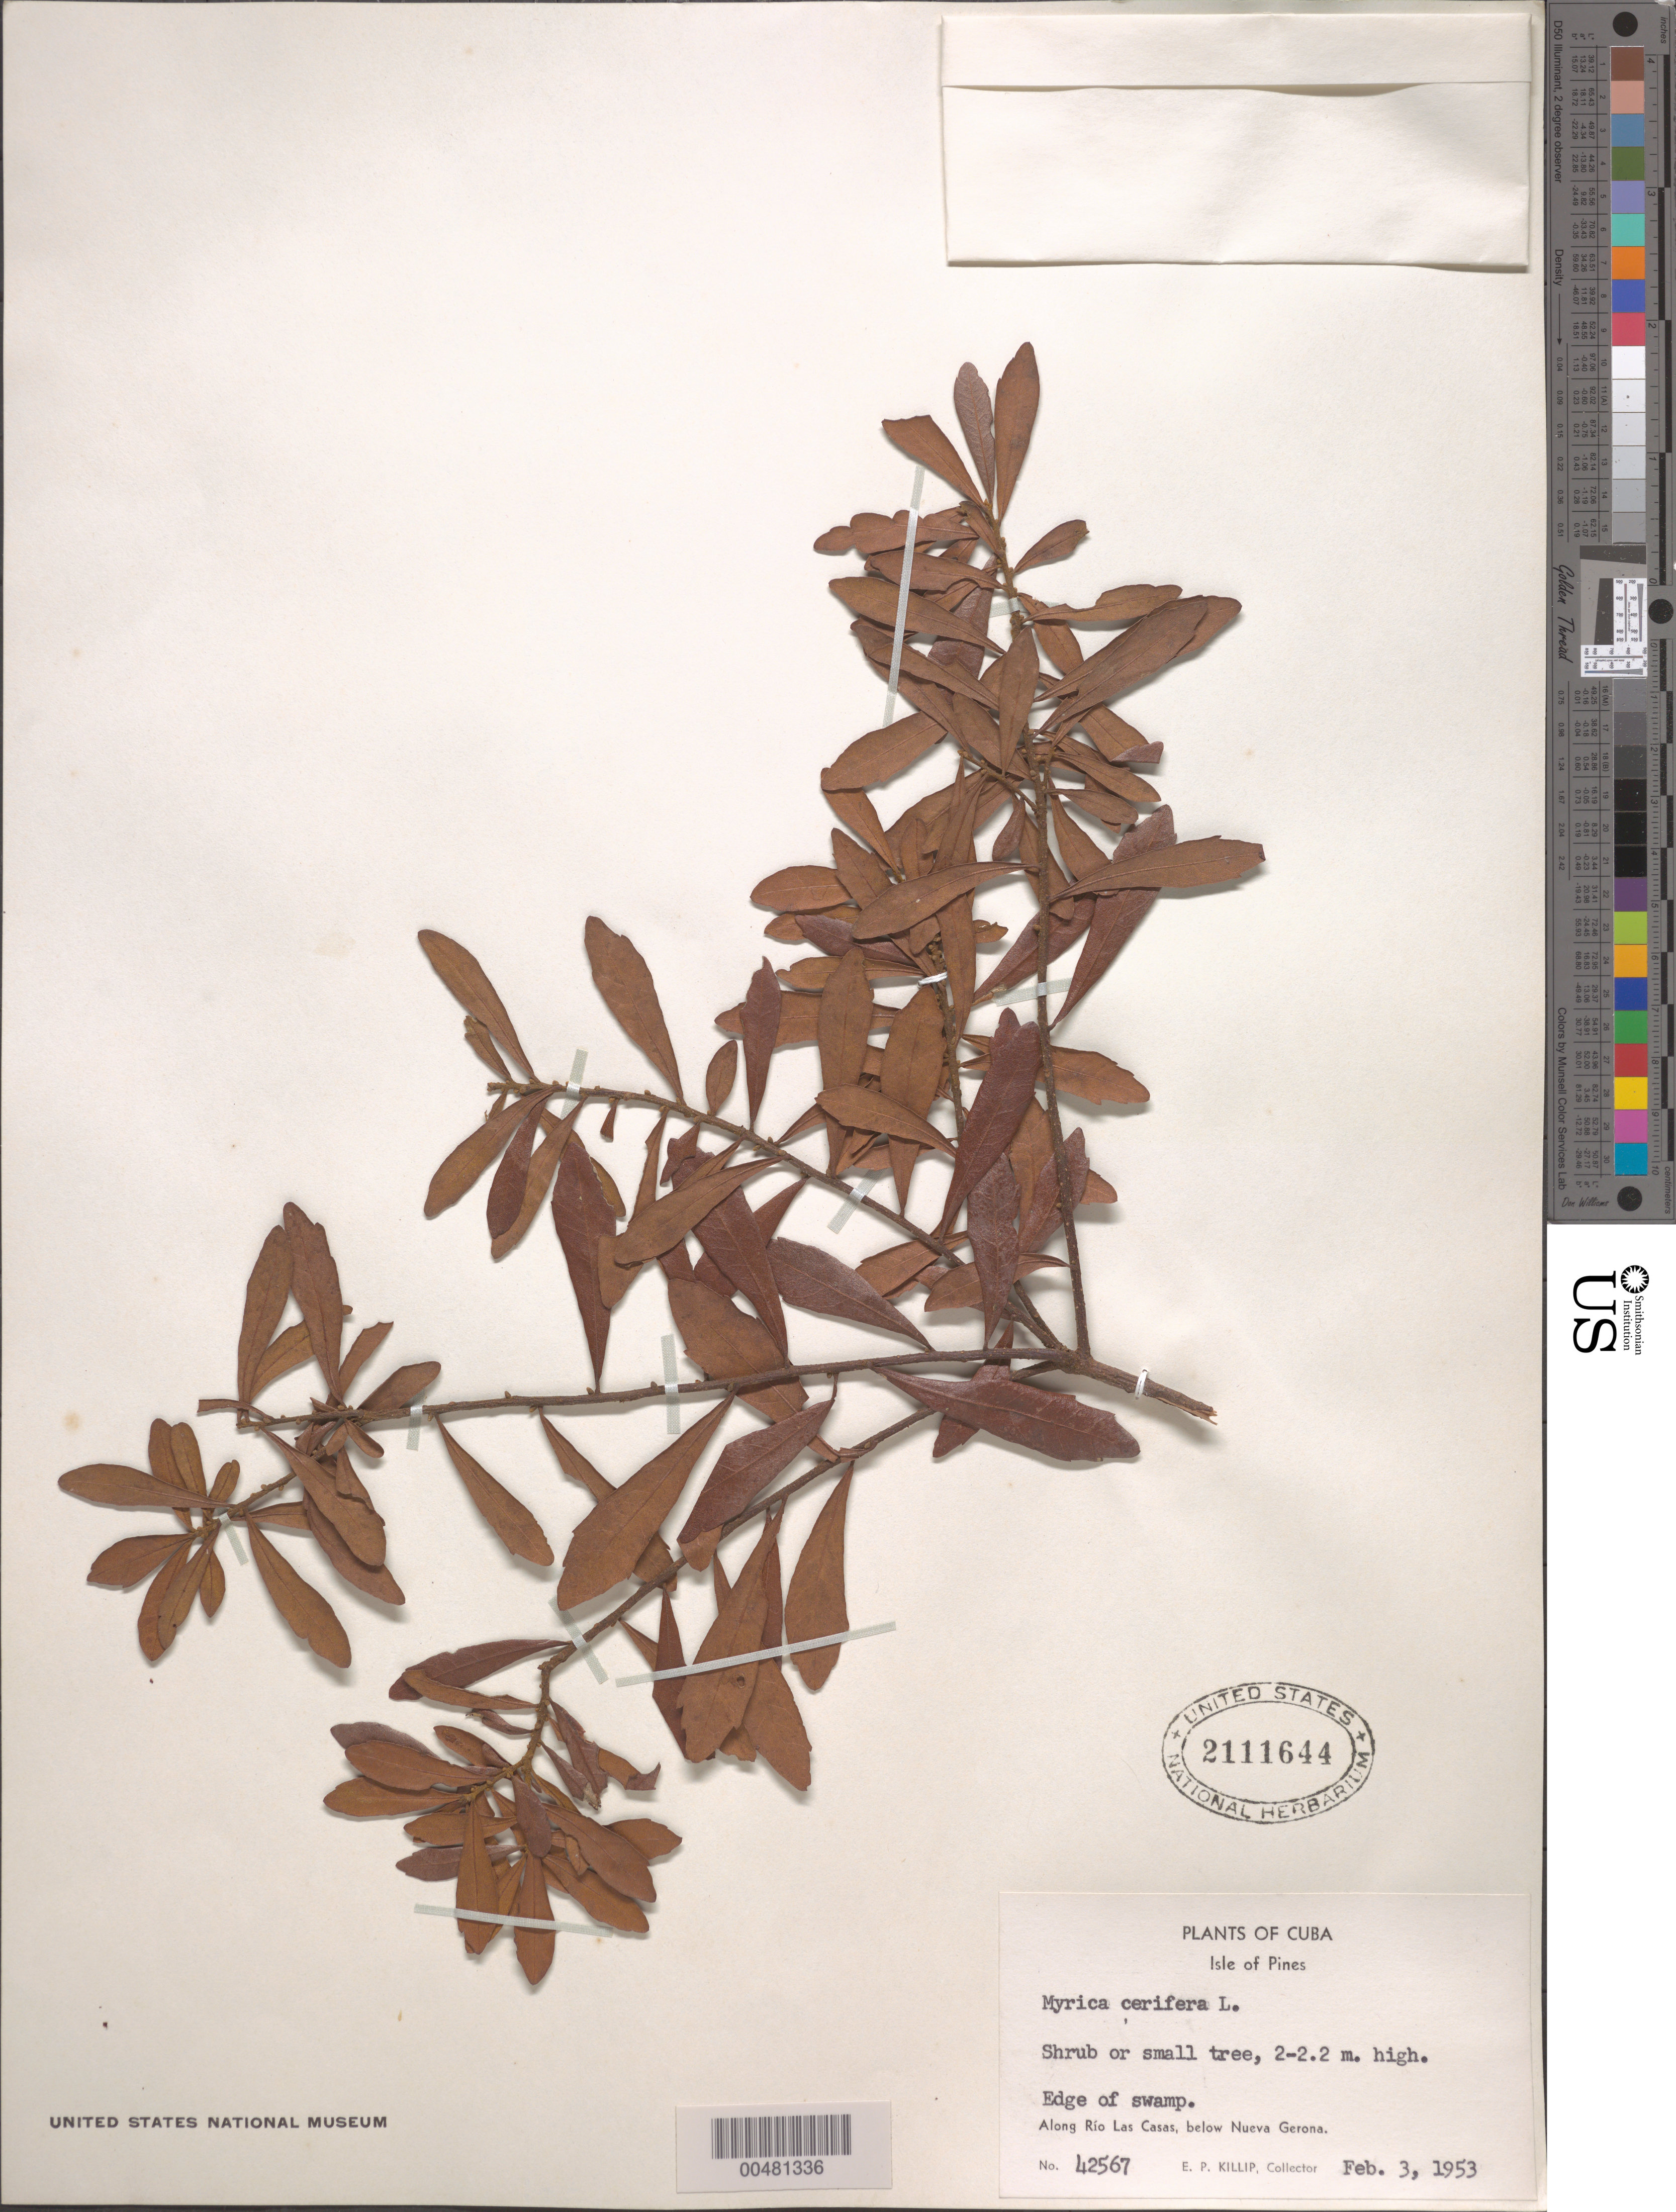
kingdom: Plantae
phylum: Tracheophyta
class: Magnoliopsida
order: Fagales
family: Myricaceae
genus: Morella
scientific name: Morella cerifera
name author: (L.) Small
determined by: Strong, M. T., (US), Smithsonian Institution - National Museum of Natural History (UNITED STATES)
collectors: E. P. Killip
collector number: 42567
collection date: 1953-02-03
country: Cuba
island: Isla de la Juventud (Isle of Pines)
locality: Río Las Casas, below Nueva Gerona.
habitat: Edge of swamp.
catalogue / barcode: US 2111644